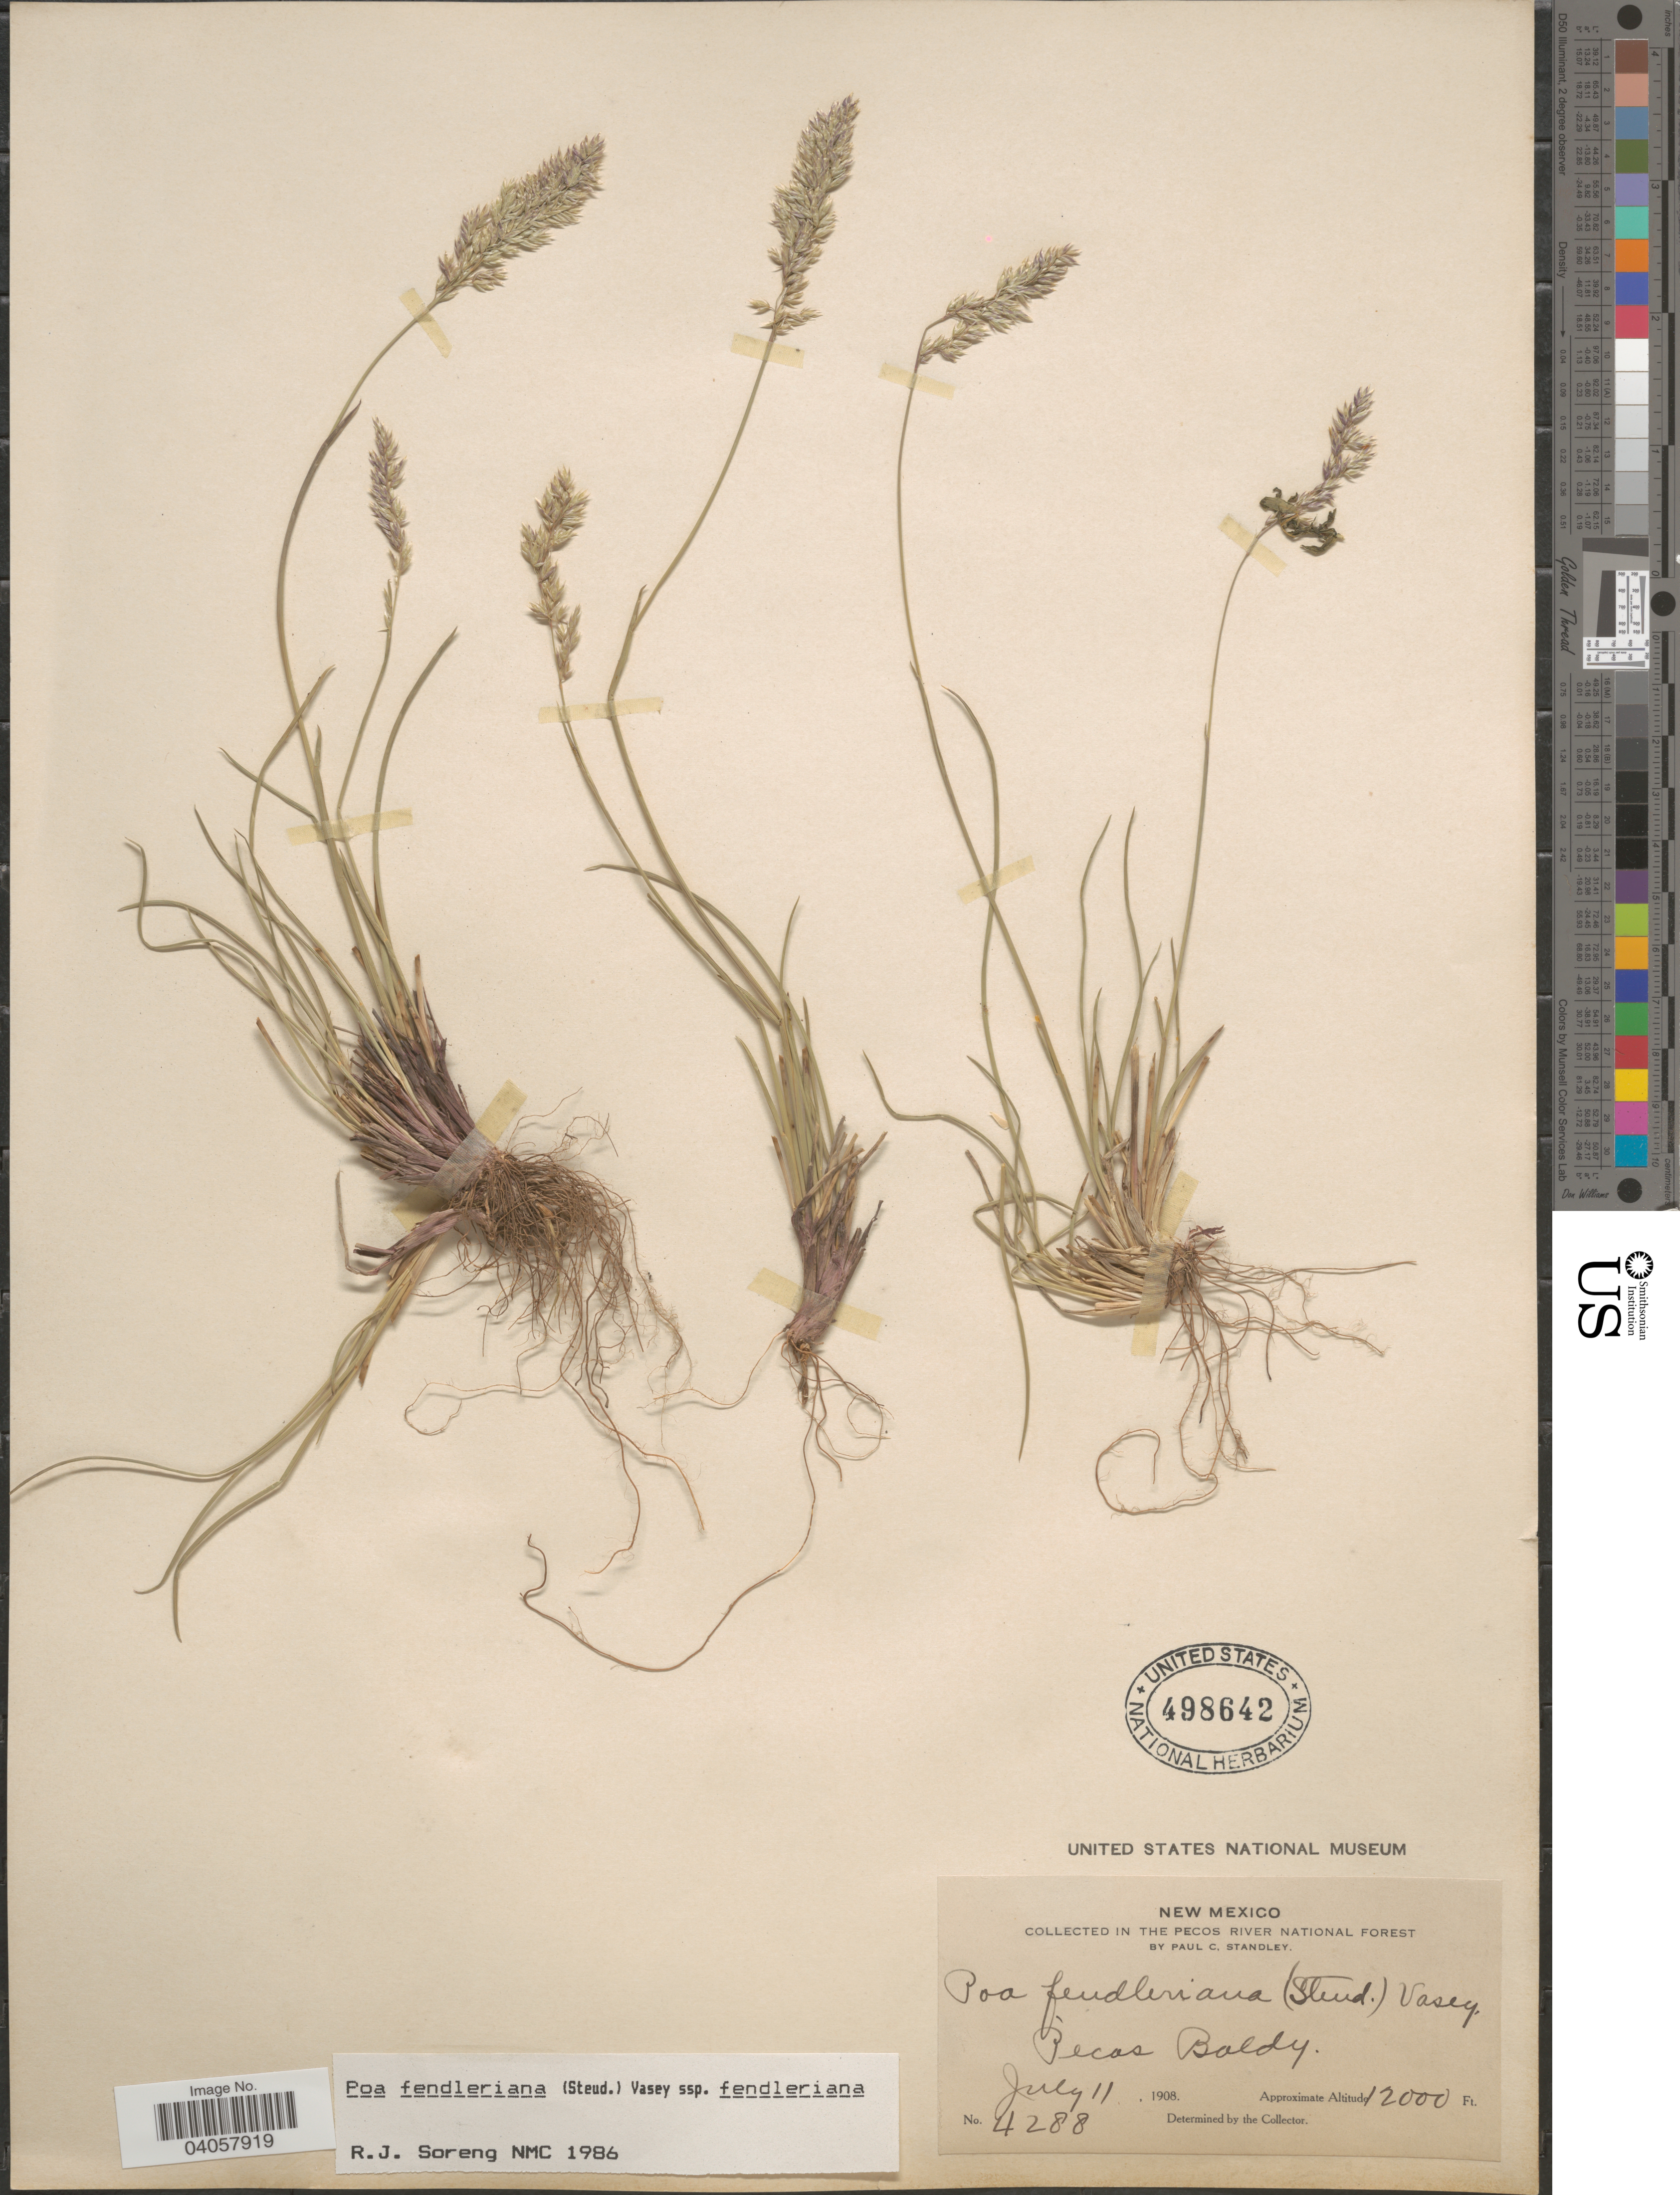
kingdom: Plantae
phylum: Tracheophyta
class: Liliopsida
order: Poales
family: Poaceae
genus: Poa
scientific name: Poa fendleriana subsp. fendleriana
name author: (Steud.) Vasey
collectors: P. C. Standley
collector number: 4288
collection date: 1908-07-11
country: United States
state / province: New Mexico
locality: In the Pecos River National Forest. Pecas Baldy.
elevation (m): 3658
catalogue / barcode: US 498642